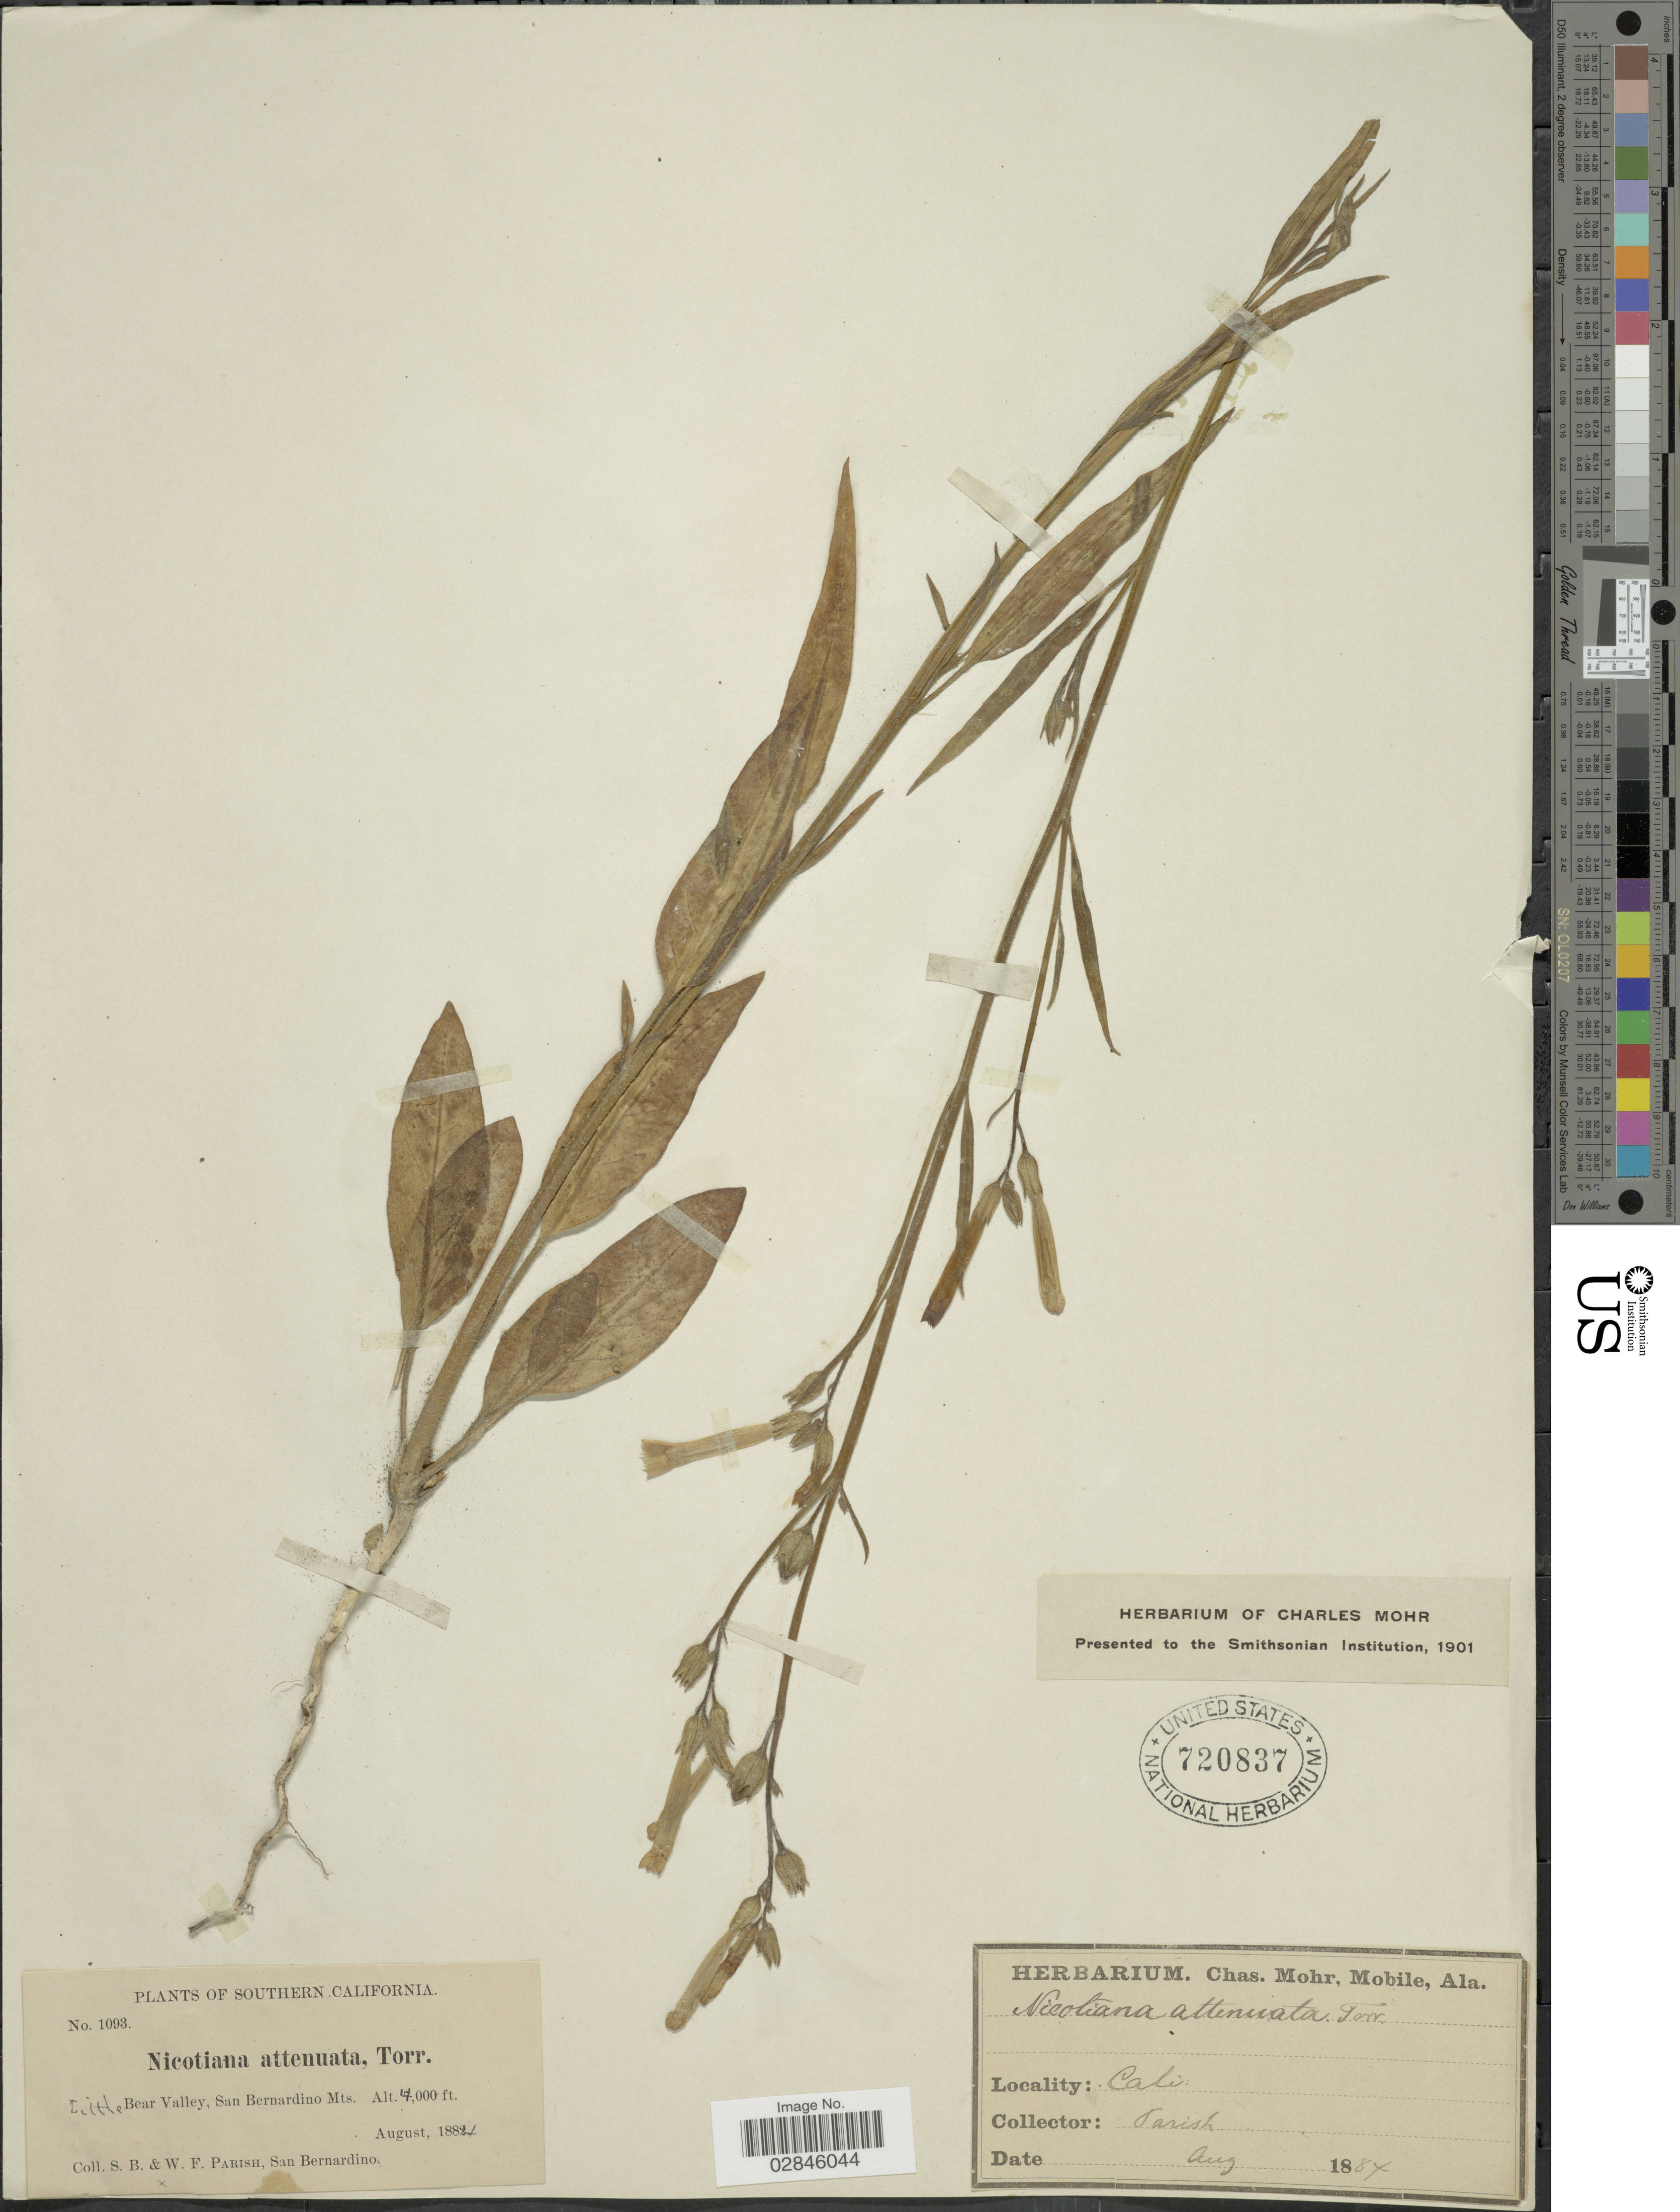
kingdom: Plantae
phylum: Tracheophyta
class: Magnoliopsida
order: Solanales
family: Solanaceae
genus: Nicotiana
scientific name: Nicotiana attenuata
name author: Torr. ex S. Watson in C. King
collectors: S. B. Parish & W. F. Parish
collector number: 1093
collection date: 1884-08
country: United States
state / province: California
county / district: San Bernardino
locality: Southern California. Little Bear Valley, San Bernardino Mts.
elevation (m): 1219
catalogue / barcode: US 720837